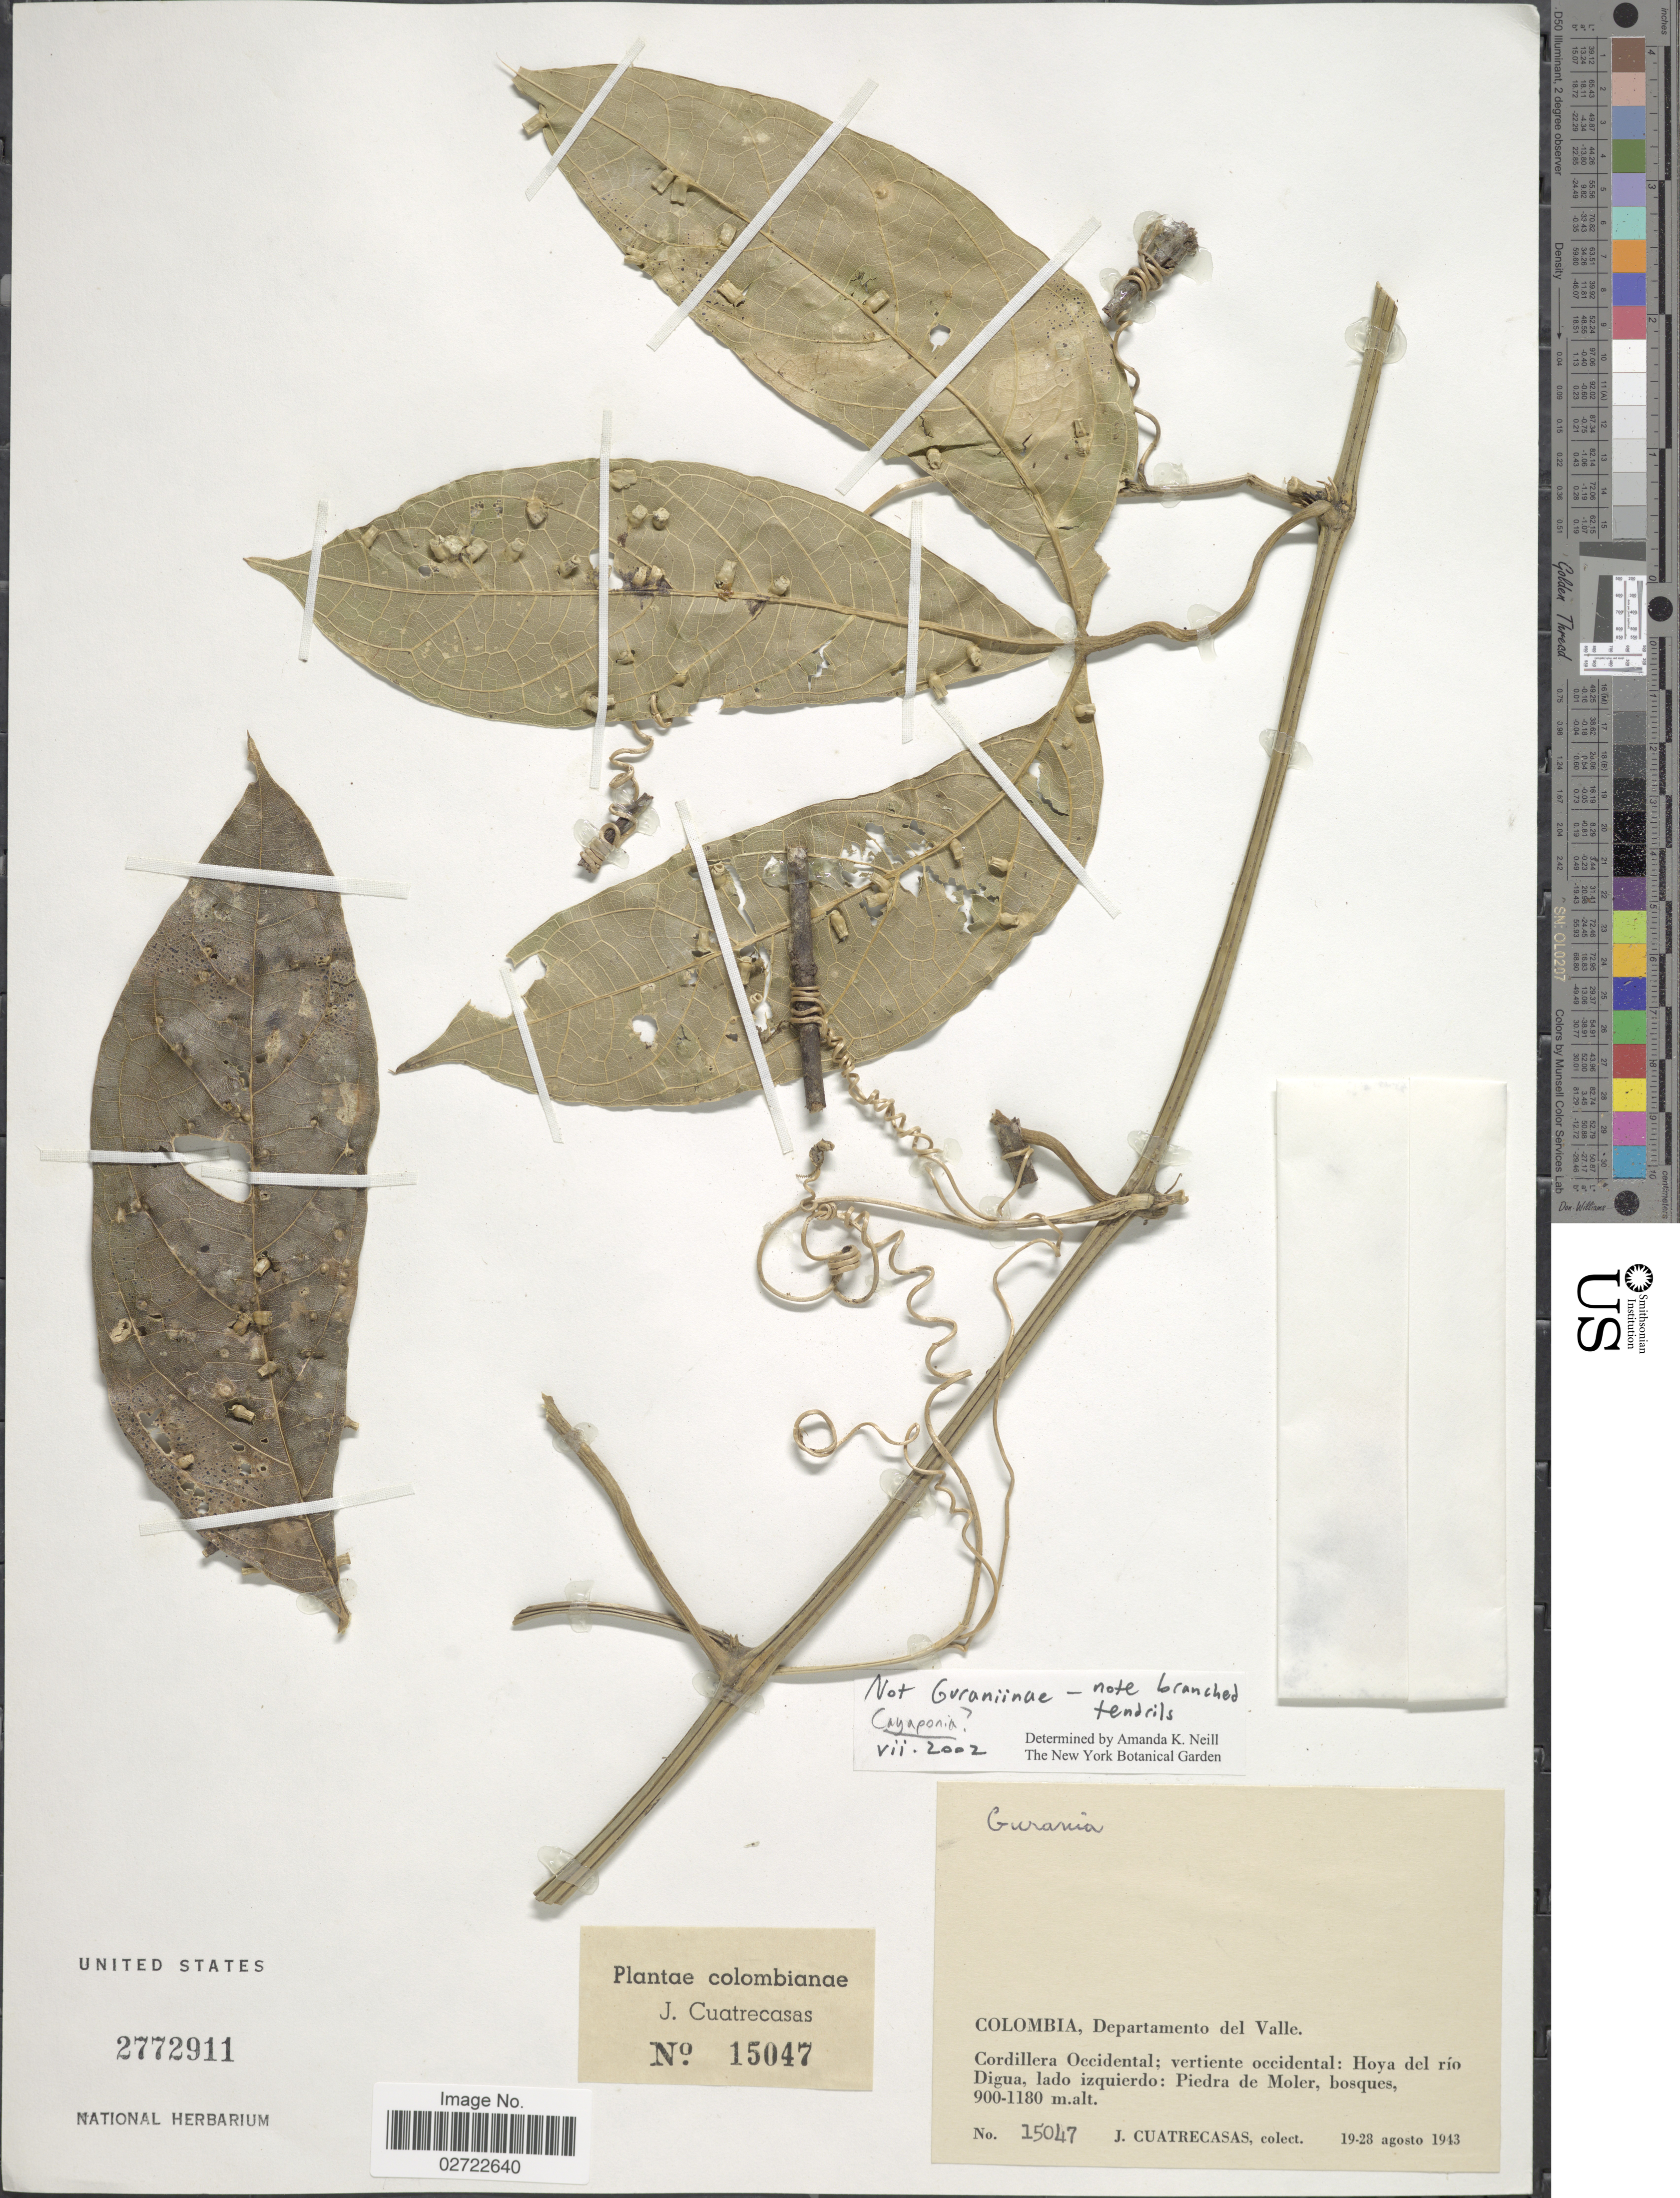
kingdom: Plantae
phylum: Tracheophyta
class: Magnoliopsida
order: Cucurbitales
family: Cucurbitaceae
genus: Cayaponia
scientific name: Cayaponia sp.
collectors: J. Cuatrecasas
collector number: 15047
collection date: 1943-08-19/1943-08-28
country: Colombia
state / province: Valle del Cauca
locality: Departamento del Valle. Cordillera Occidental: vertiente occidental: Hoya del rio Digua, lado izquierdo: Piedra de Moler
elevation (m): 900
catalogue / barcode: US 2772911